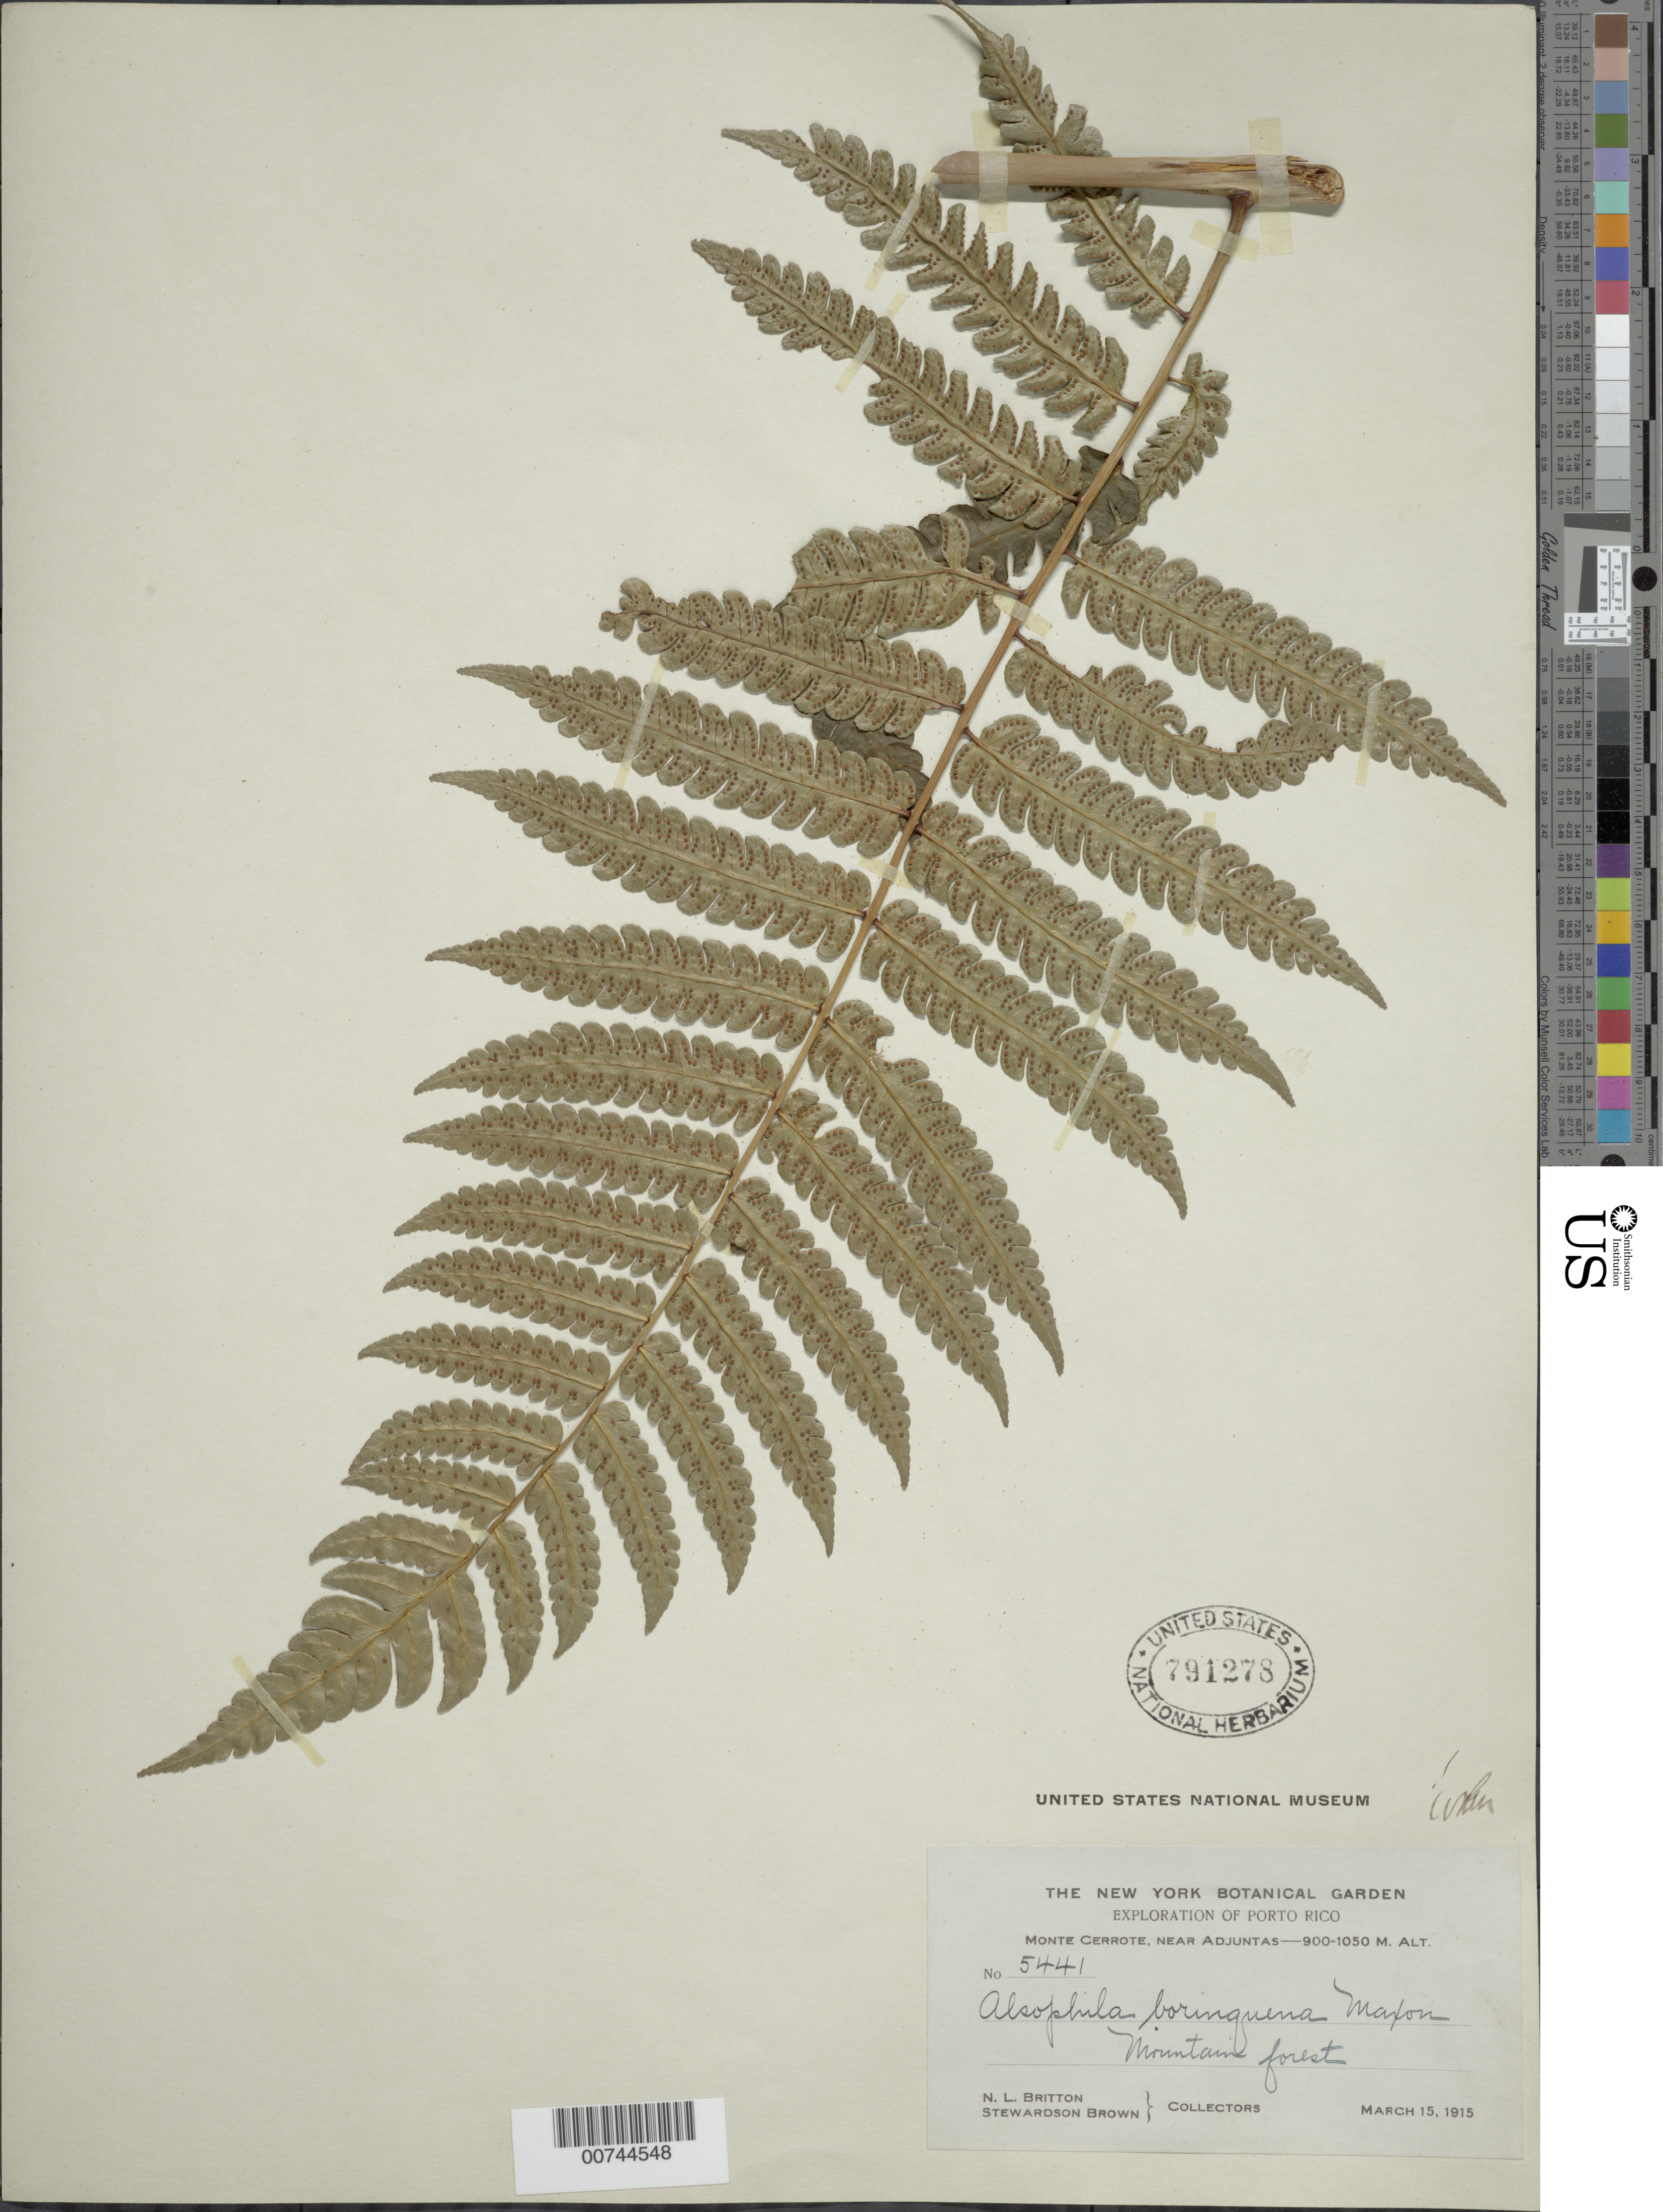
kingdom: Plantae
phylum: Tracheophyta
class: Polypodiopsida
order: Cyatheales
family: Cyatheaceae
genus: Cyathea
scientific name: Cyathea borinquena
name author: (Maxon) Domin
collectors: N. Britton & S. Brown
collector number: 5441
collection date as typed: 15 Mar 1915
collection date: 1915-03-15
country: Puerto Rico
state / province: Adjuntas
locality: Monte Cerrote, near Adjuntas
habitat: mountain forest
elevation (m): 900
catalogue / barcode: US 791278